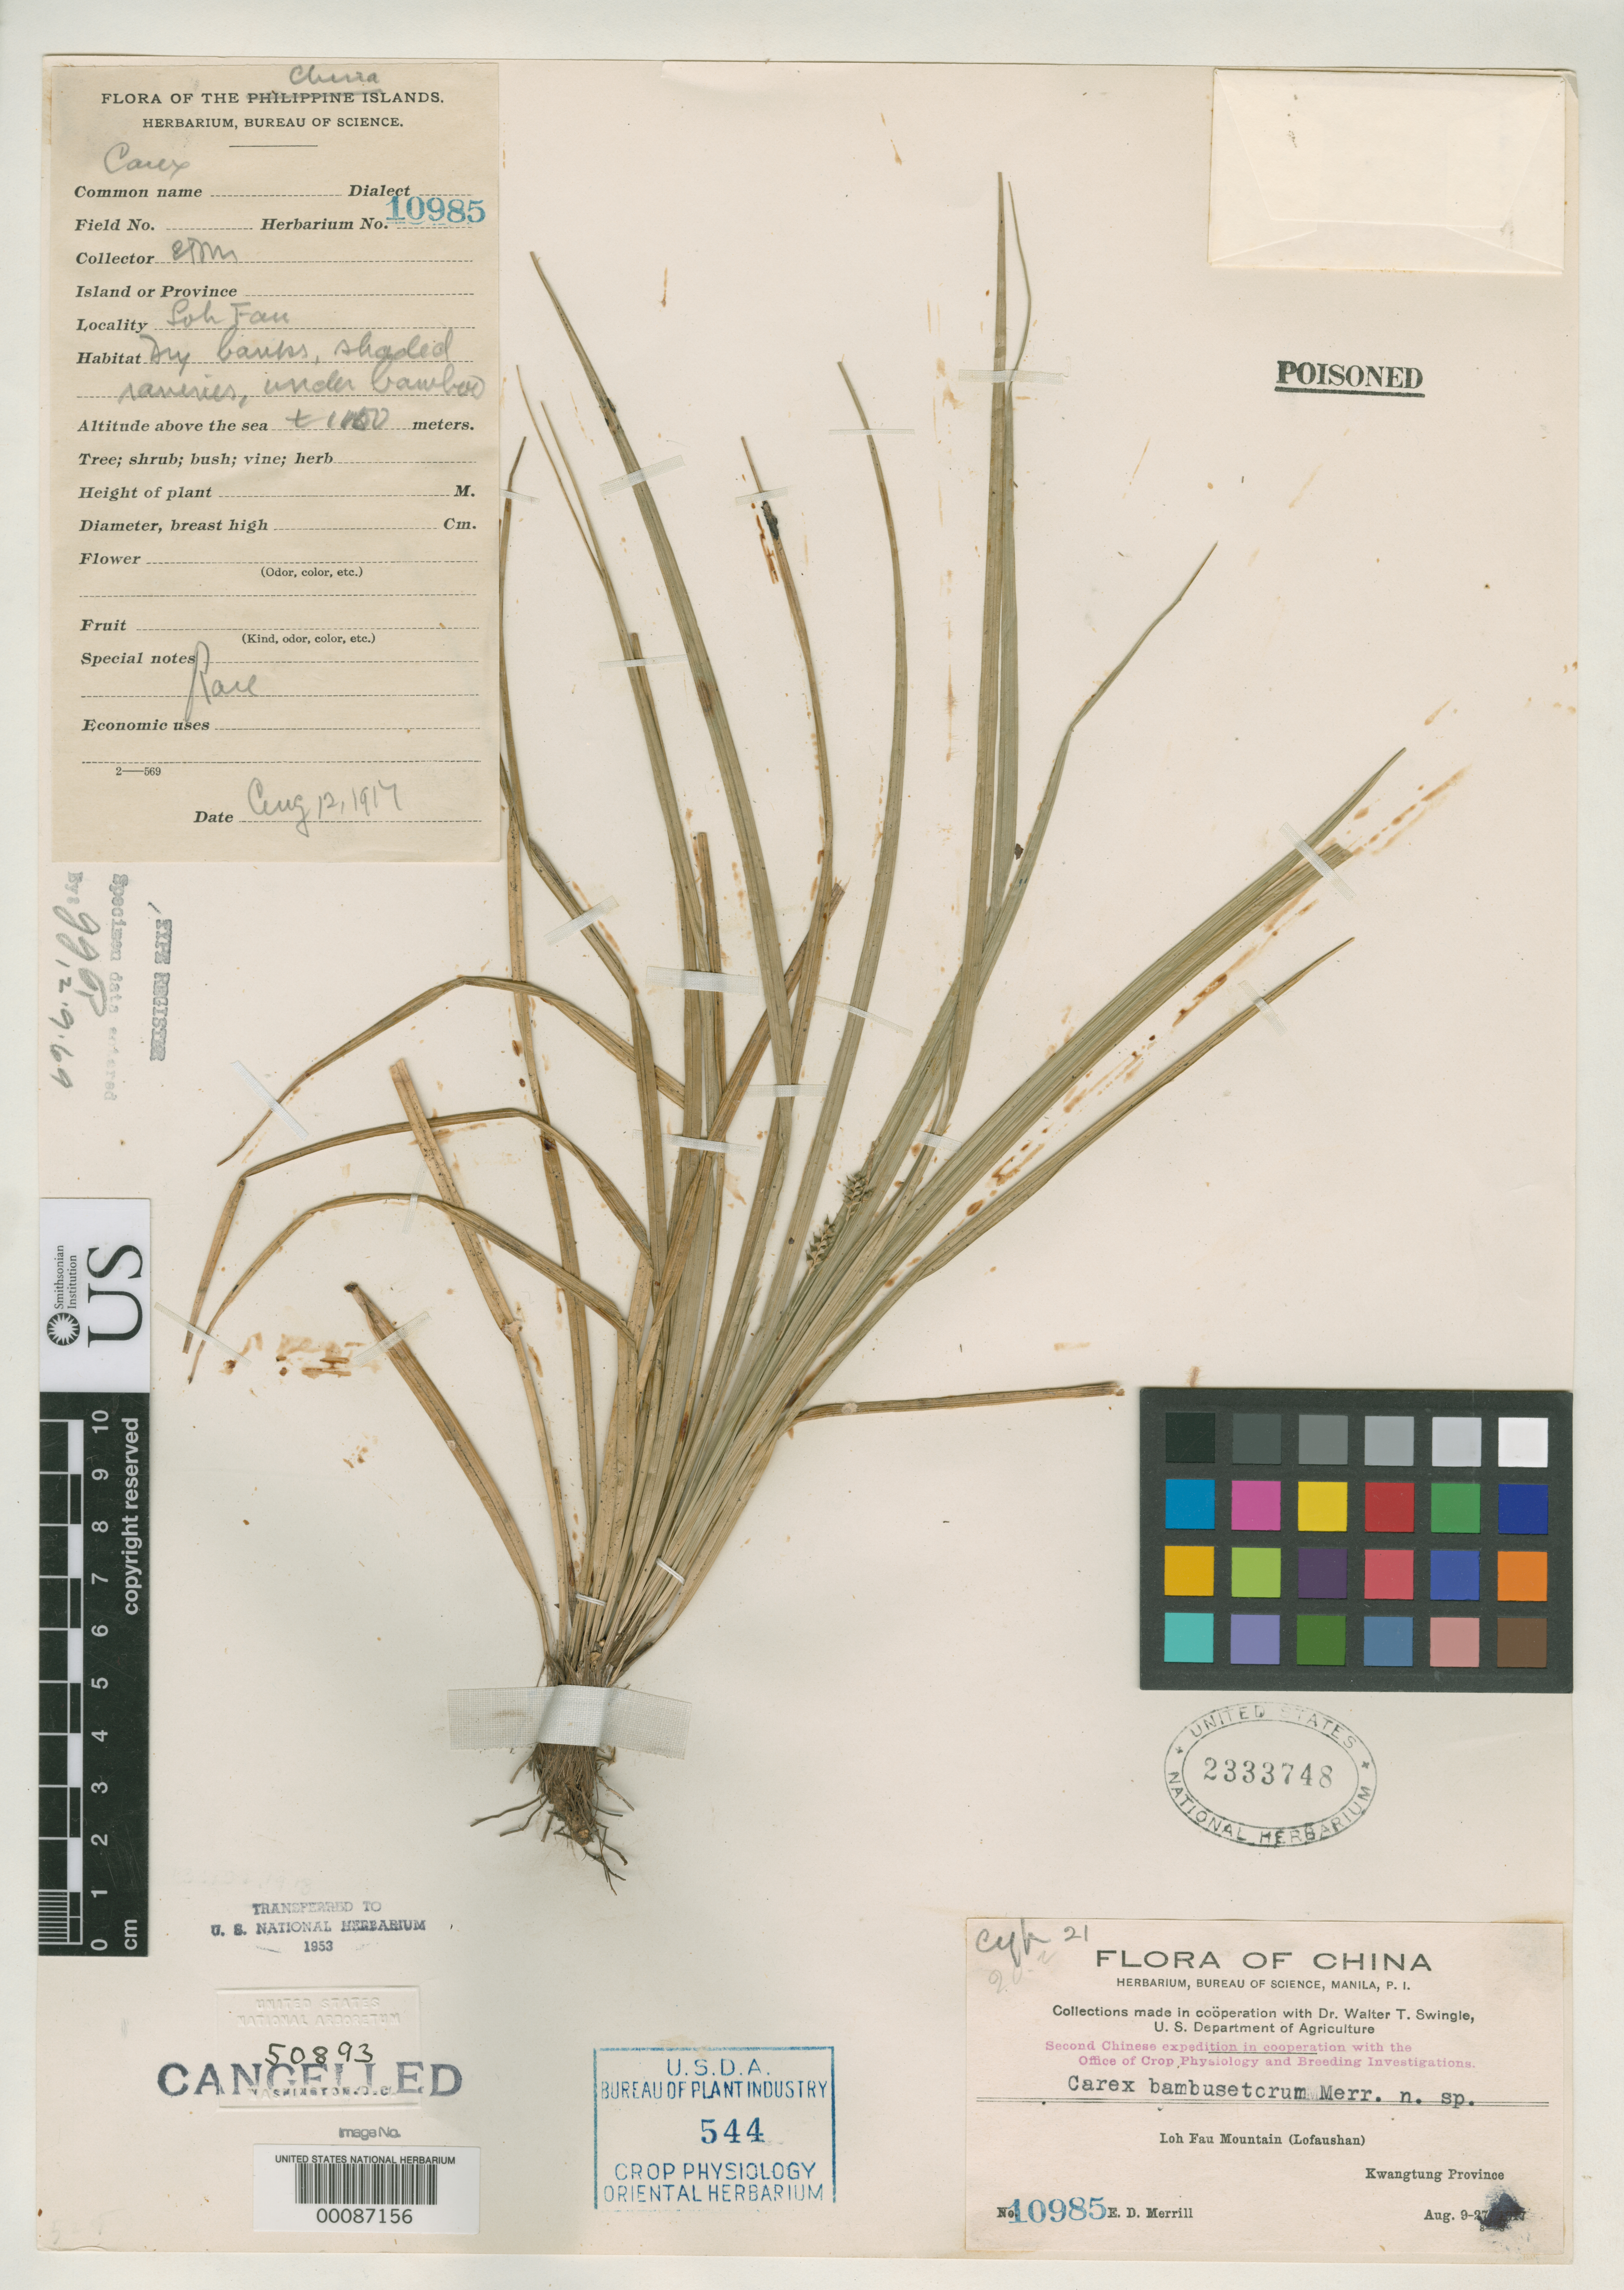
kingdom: Plantae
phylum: Tracheophyta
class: Liliopsida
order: Poales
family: Cyperaceae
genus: Carex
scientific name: Carex bambusetorum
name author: Merr.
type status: Isotype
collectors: E. D. Merrill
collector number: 10985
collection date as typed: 12 Aug 1917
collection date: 1917-08-12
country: China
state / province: Guangdong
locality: Loh-fau-shan (mountain).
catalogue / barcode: US 2333748